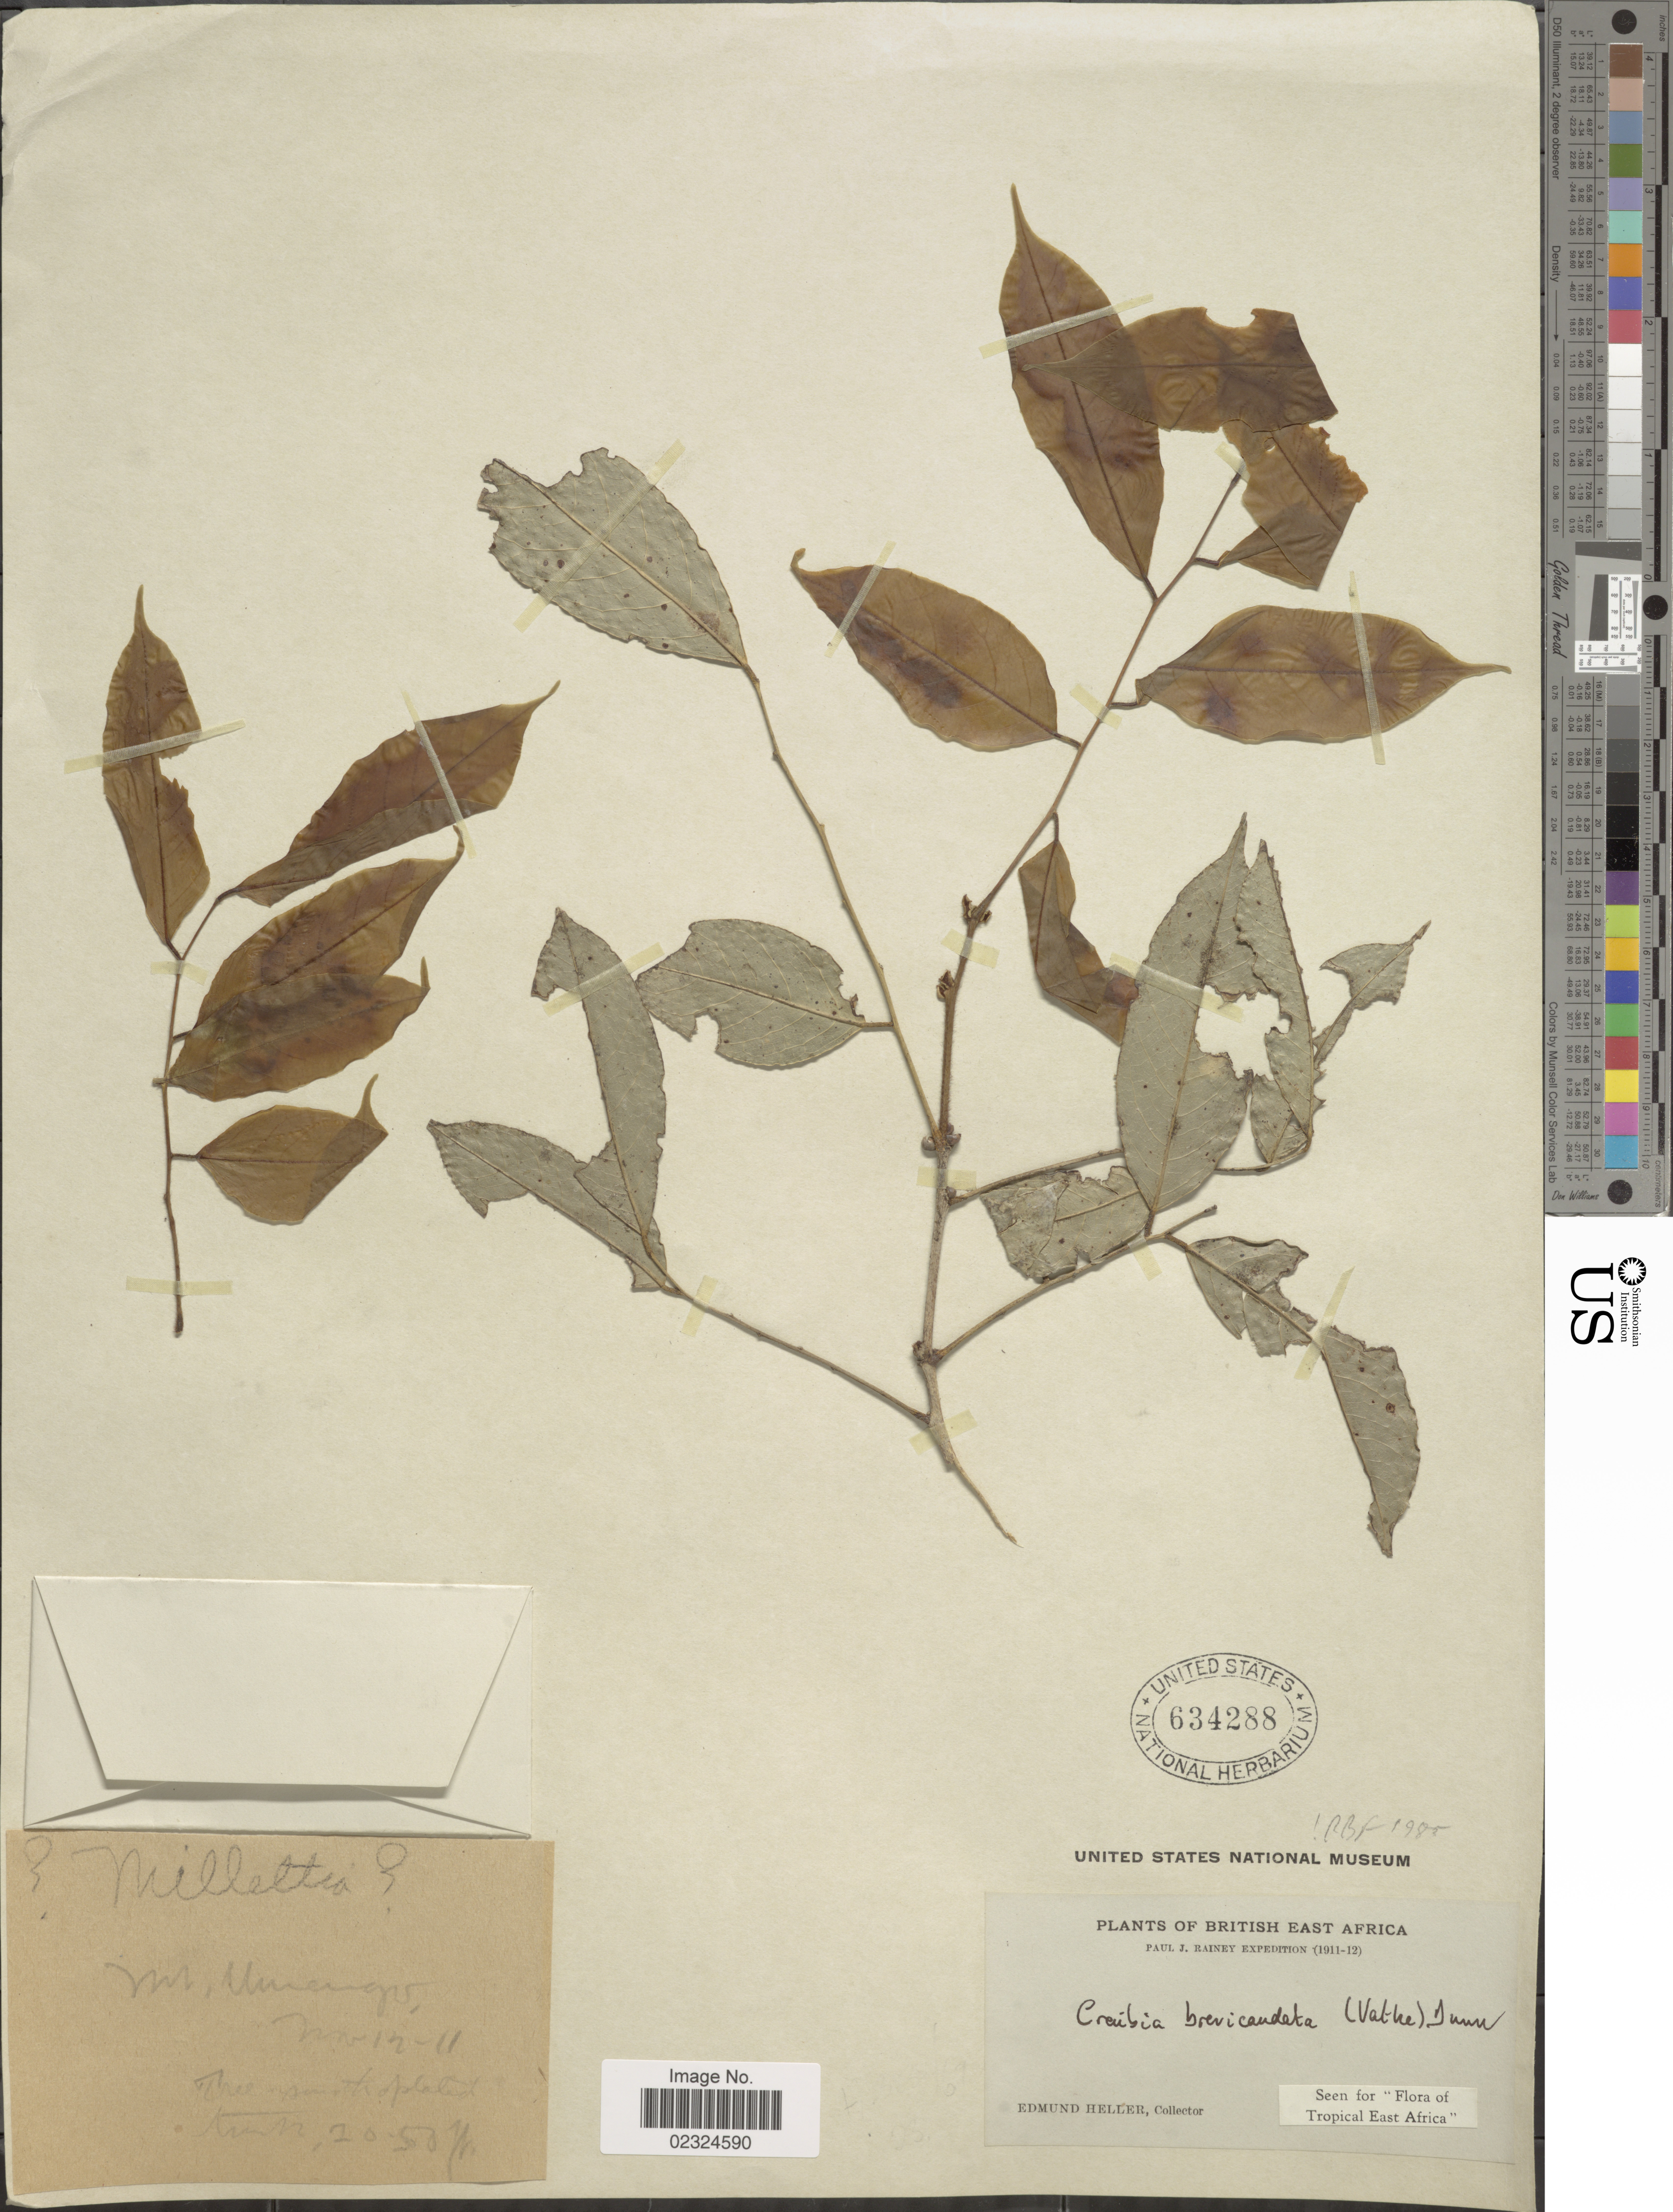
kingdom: Plantae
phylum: Tracheophyta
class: Magnoliopsida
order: Fabales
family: Fabaceae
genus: Craibia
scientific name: Craibia brevicaudata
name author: (Vatke) Dunn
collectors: E. Heller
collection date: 1911-11-12/1912-11-12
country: Kenya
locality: British East Africa. Mt. Umengo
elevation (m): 6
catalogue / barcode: US 634288